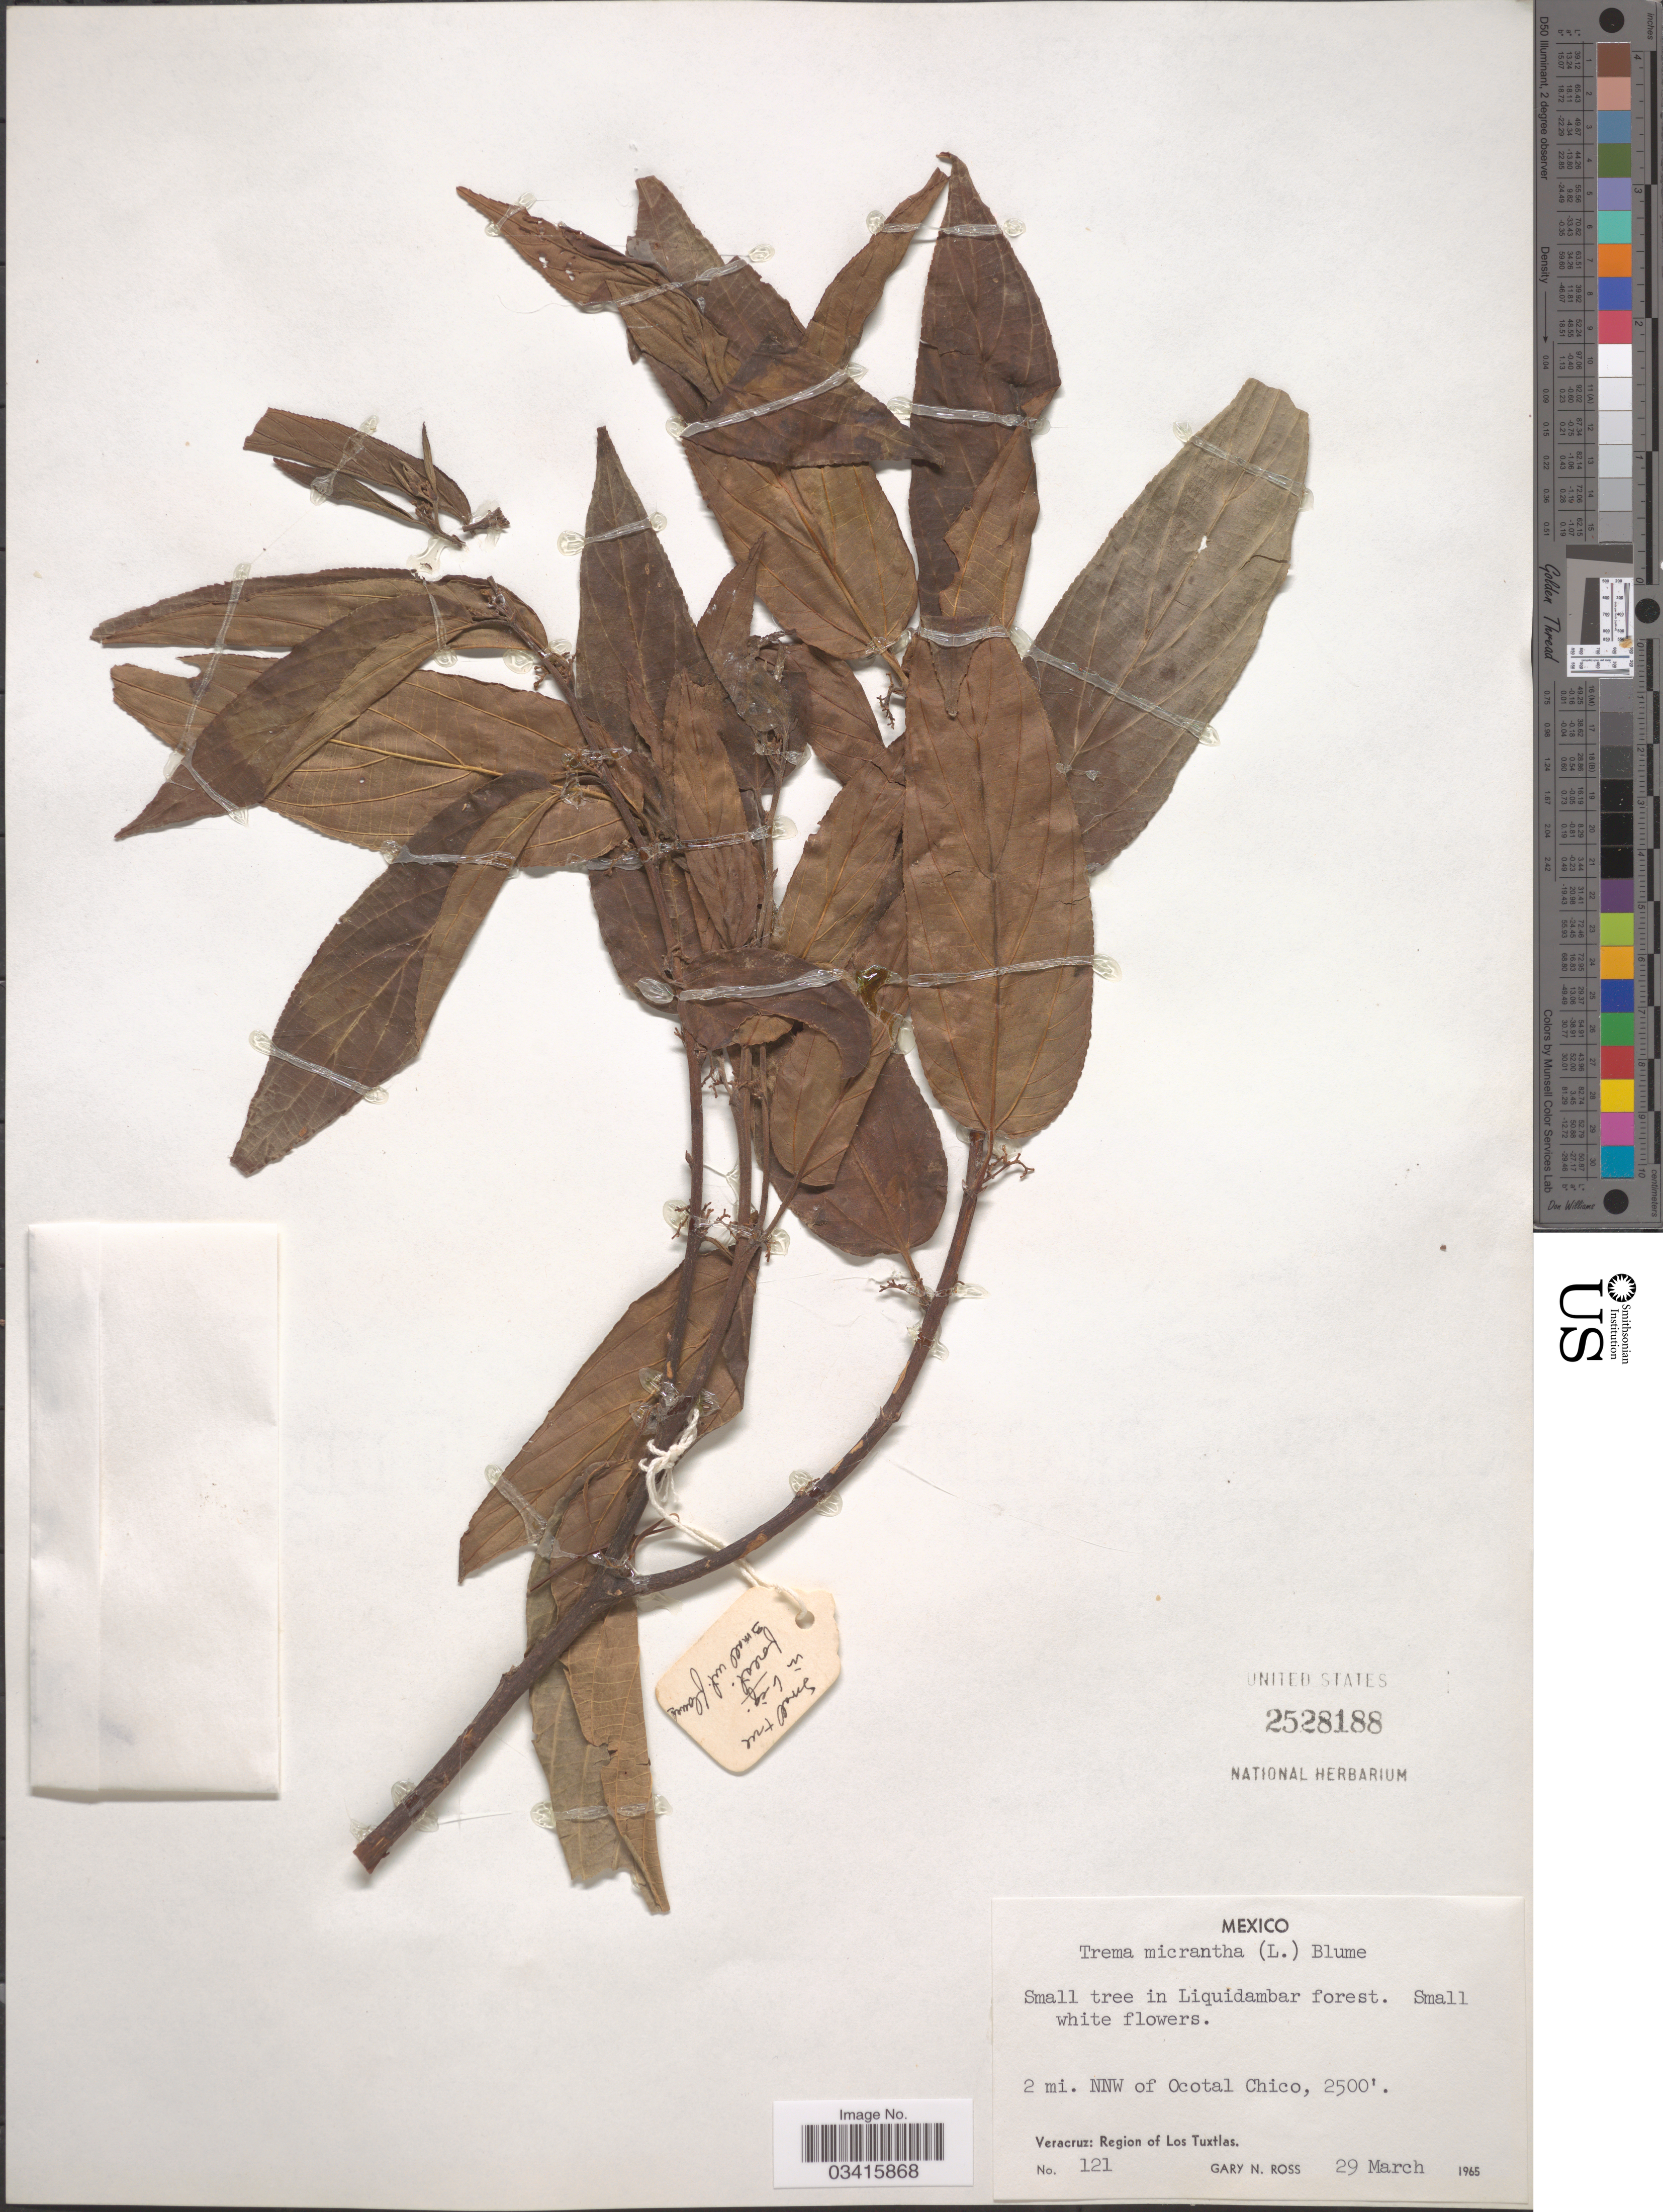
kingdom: Plantae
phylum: Tracheophyta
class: Magnoliopsida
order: Rosales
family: Cannabaceae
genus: Trema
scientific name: Trema micranthum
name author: (L.) Blume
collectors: G. N. Ross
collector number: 121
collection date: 1965-03-29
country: Mexico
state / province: Veracruz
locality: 2 mi. NNW of Ocotal Chico. Veracruz: Region of Los Tuxtlas.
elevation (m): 762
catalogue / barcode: US 2528188